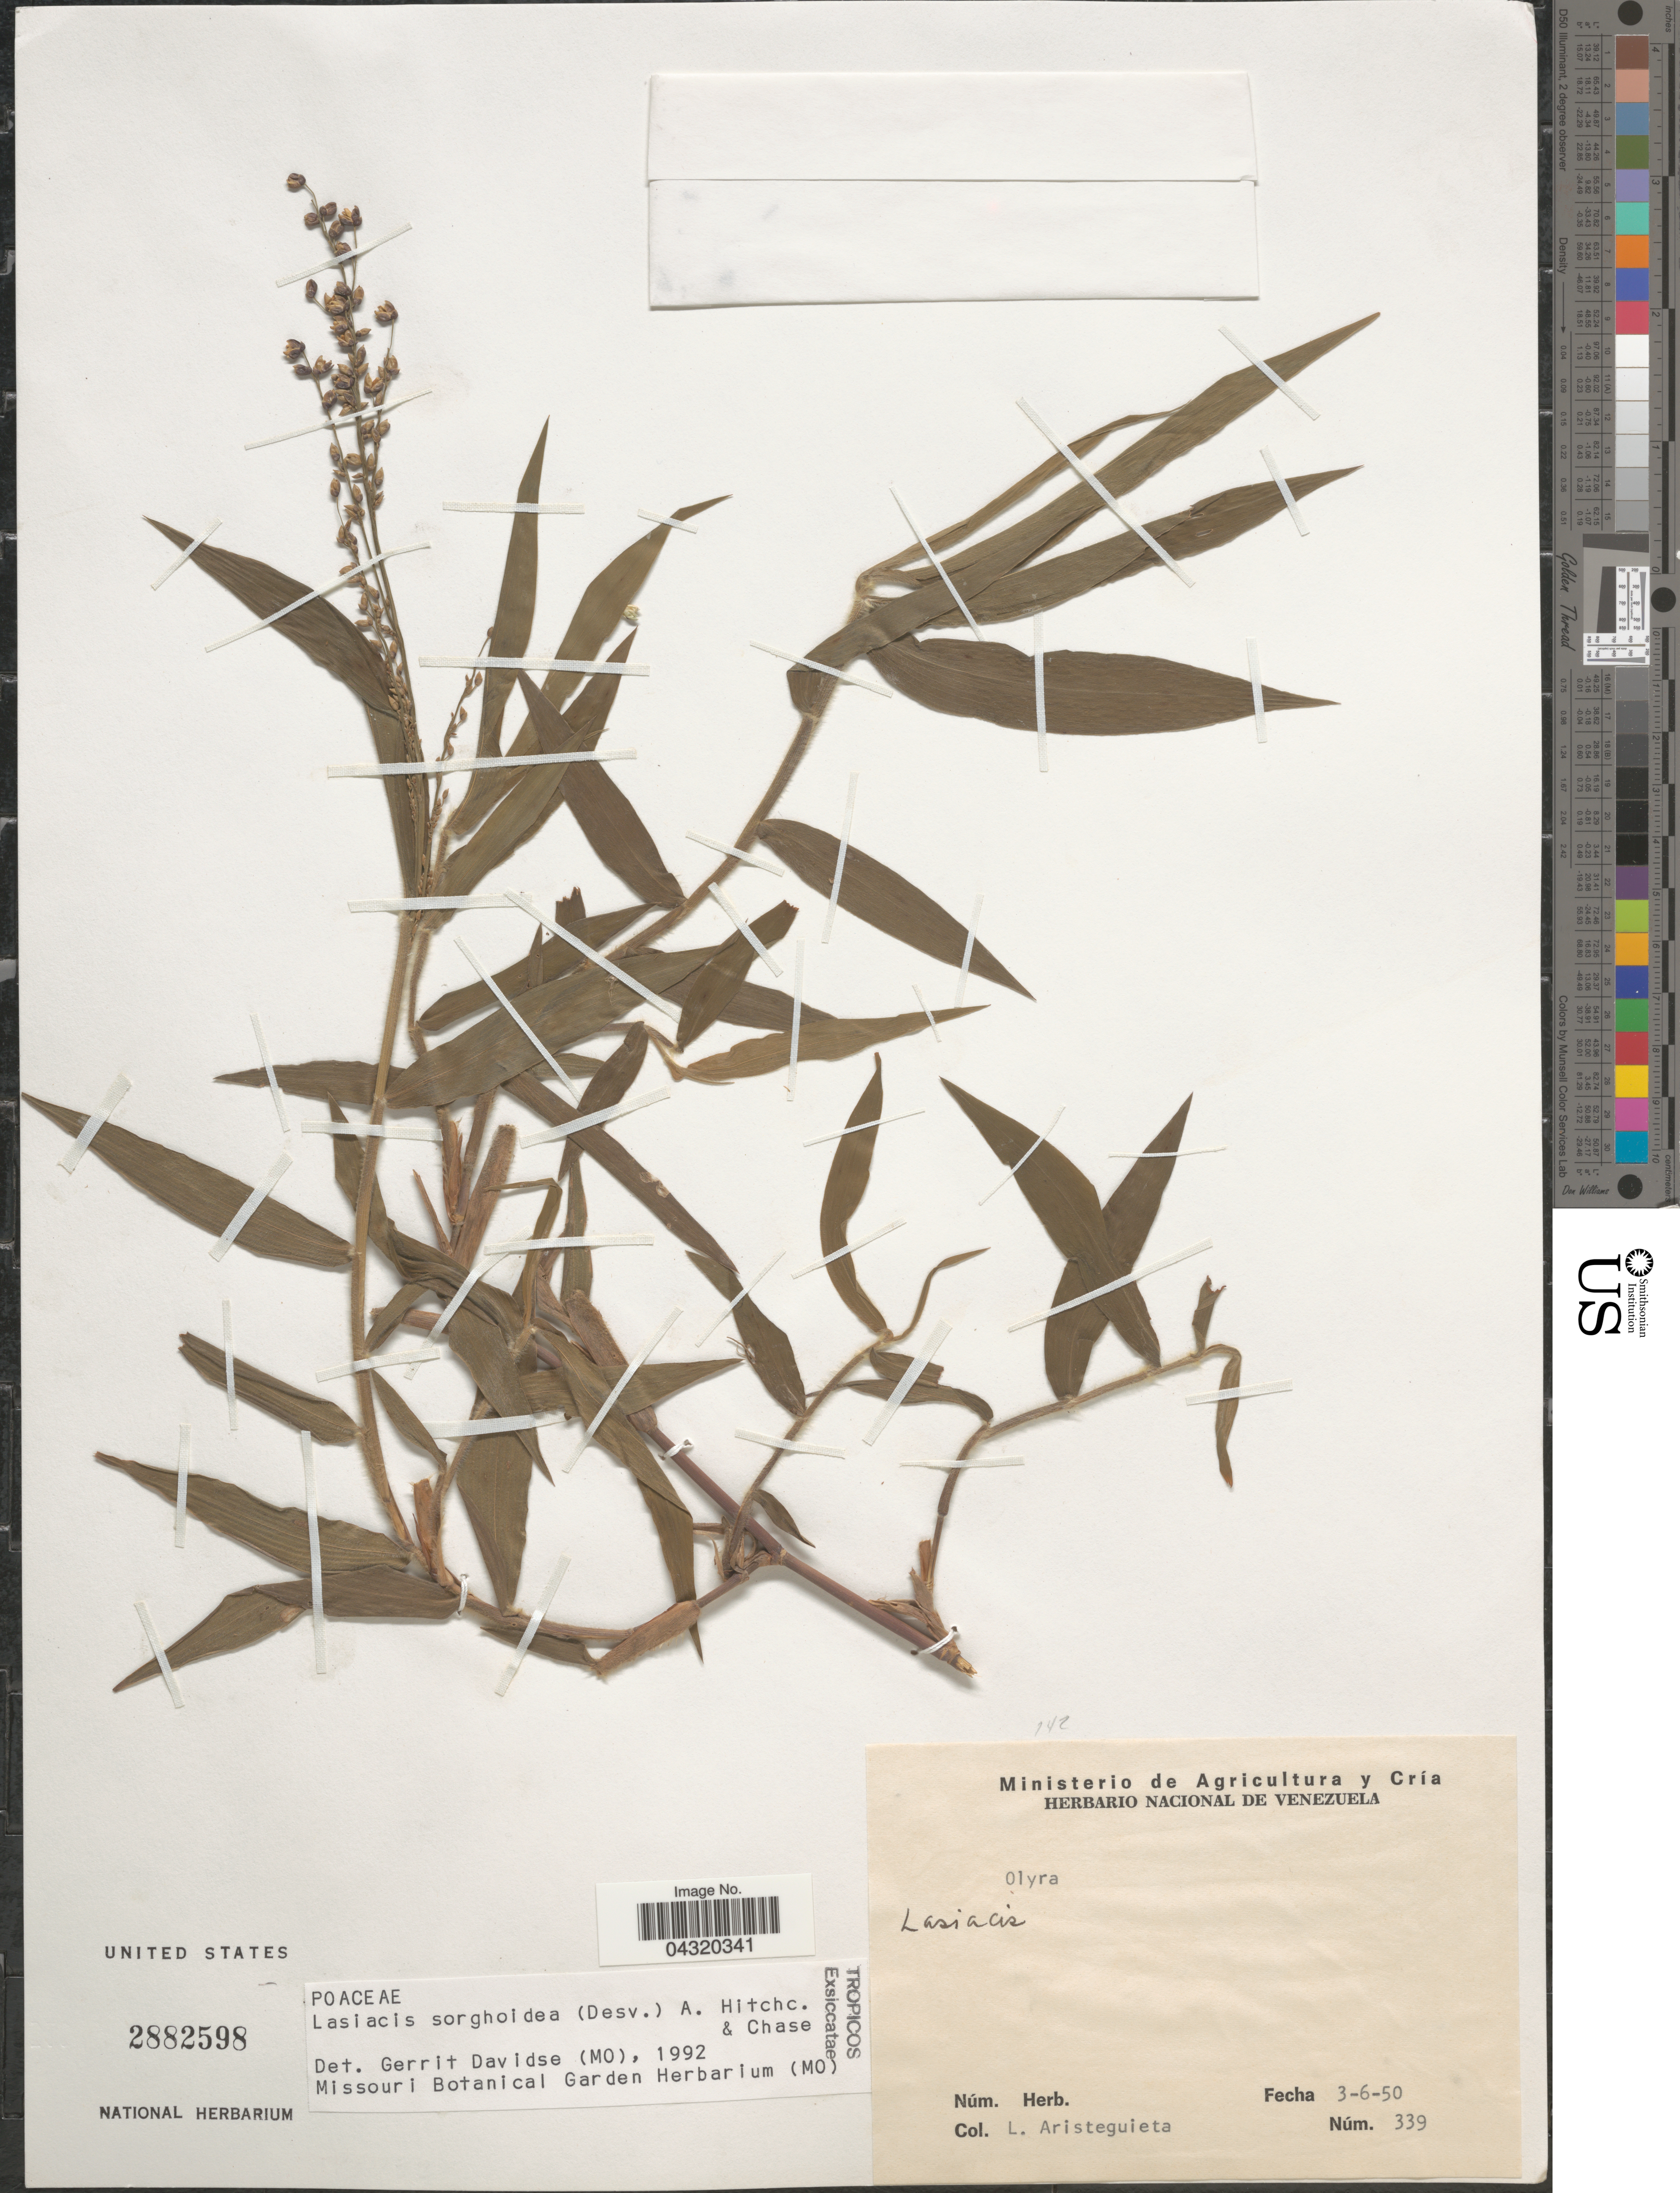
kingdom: Plantae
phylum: Tracheophyta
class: Liliopsida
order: Poales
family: Poaceae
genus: Lasiacis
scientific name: Lasiacis sorghoidea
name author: (Desv. ex Ham.) Hitchc. & Chase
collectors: L. Aristeguieta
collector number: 339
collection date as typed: Transcribed d/m/y: 3/6/50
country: Venezuela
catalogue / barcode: US 2882598